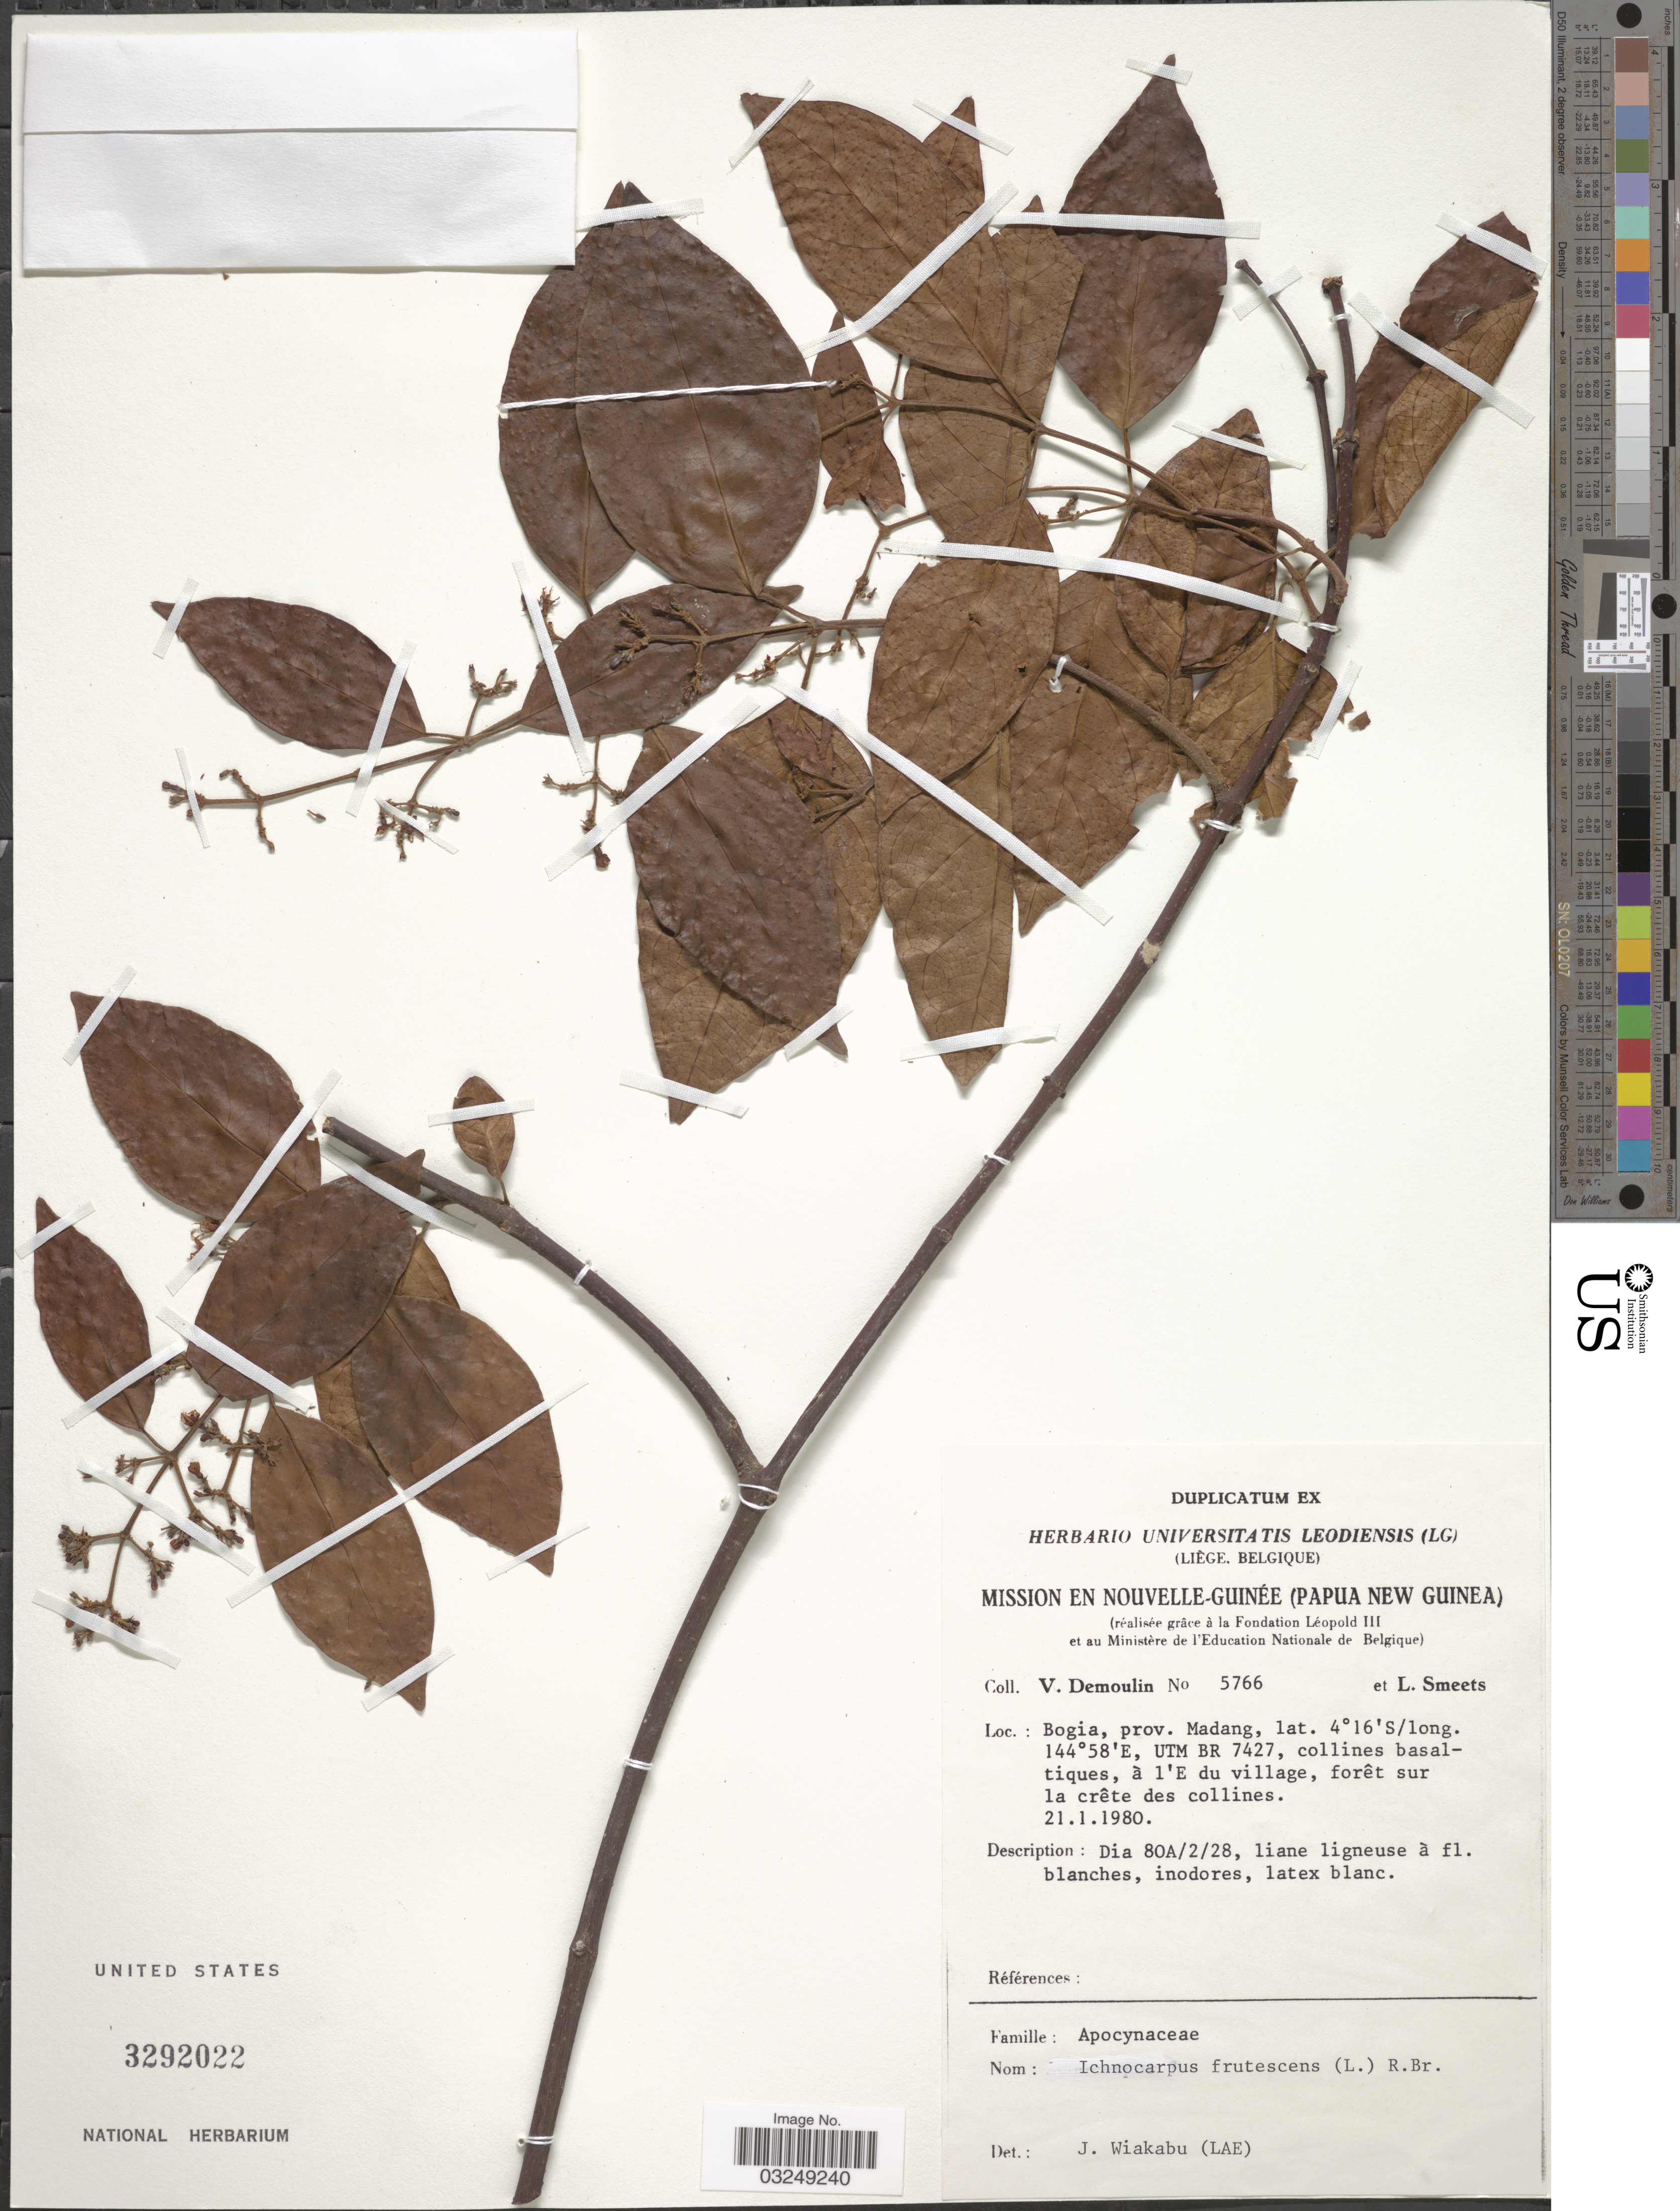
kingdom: Plantae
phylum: Tracheophyta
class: Magnoliopsida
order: Gentianales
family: Apocynaceae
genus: Ichnocarpus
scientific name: Ichnocarpus frutescens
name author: (L.) W.T. Aiton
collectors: V. Demoulin & L. Smeets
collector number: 5766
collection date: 1980-01-21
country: Papua New Guinea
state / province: Madang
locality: Bogia, prov. Madang. UTM BR 7427, collines basaltiques, à 1'E du village, forêt sur la crête des collines.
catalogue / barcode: US 3292022